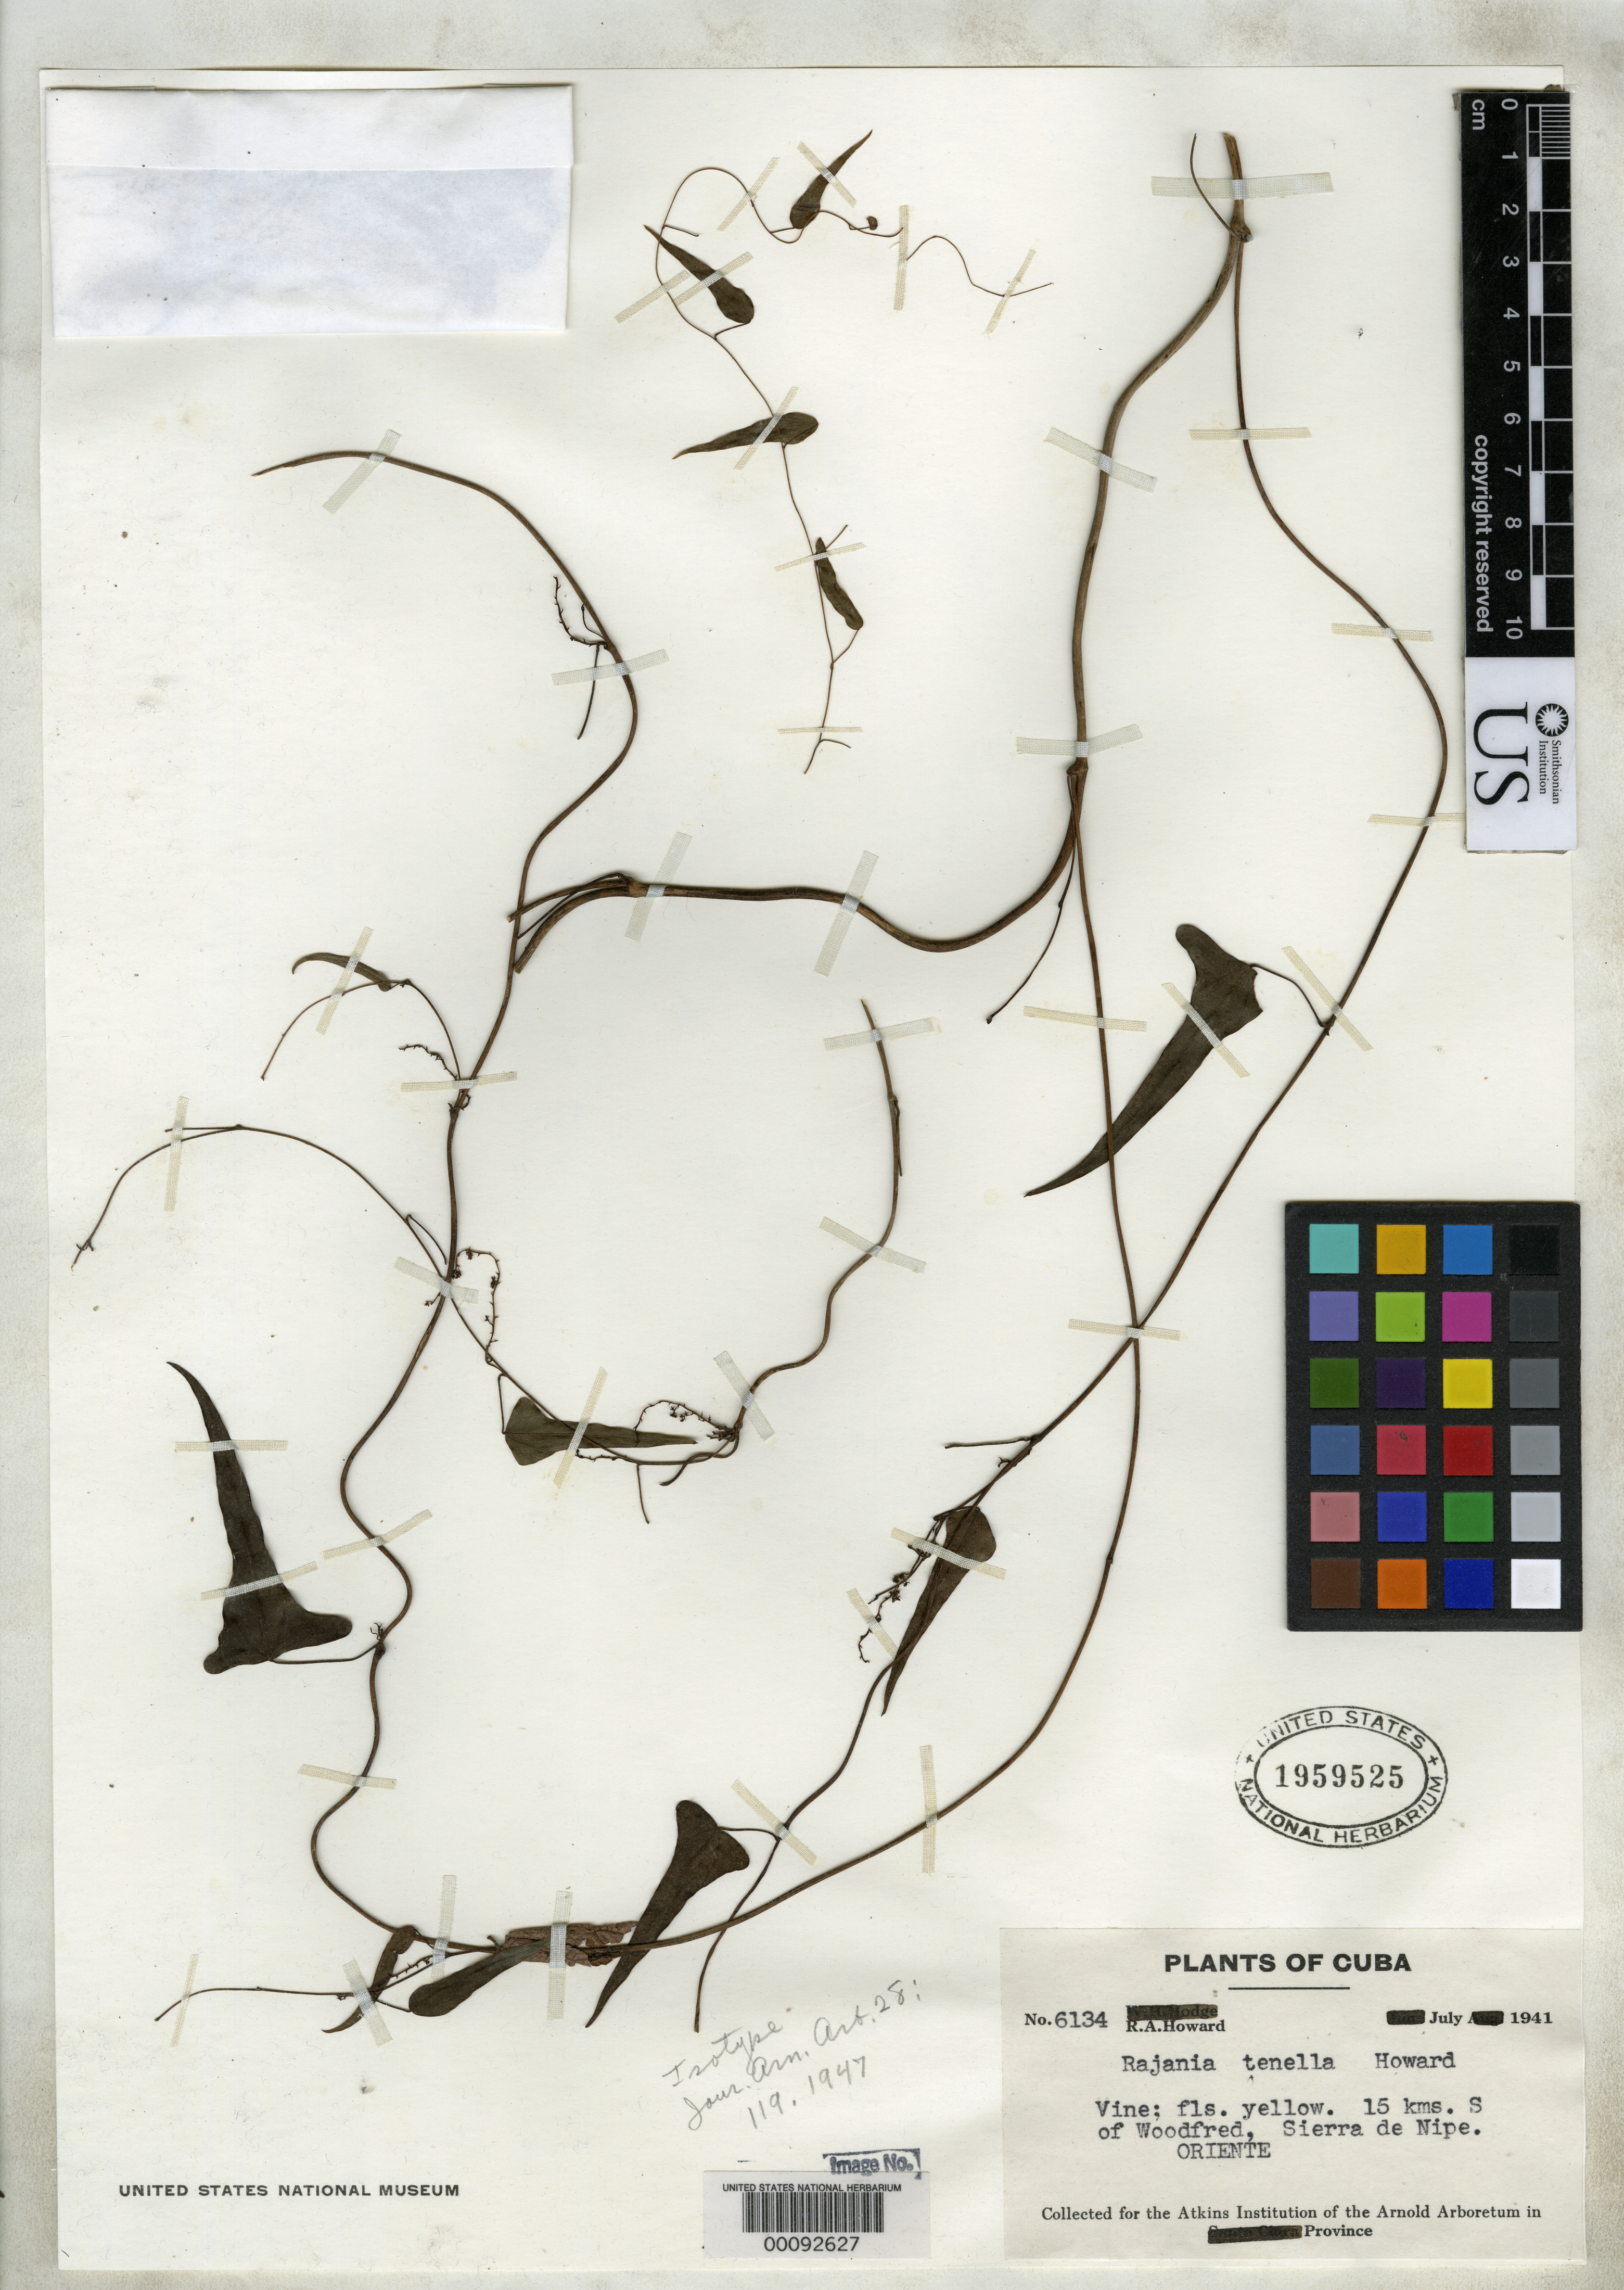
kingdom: Plantae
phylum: Tracheophyta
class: Liliopsida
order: Dioscoreales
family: Dioscoreaceae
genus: Rajania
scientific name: Rajania tenella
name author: R.A. Howard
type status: Isotype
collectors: R. A. Howard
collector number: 6134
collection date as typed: Jul 1941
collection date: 1941-07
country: Cuba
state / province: Oriente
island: Greater Antilles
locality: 15 km. S of Woodfred.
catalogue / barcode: US 1959525